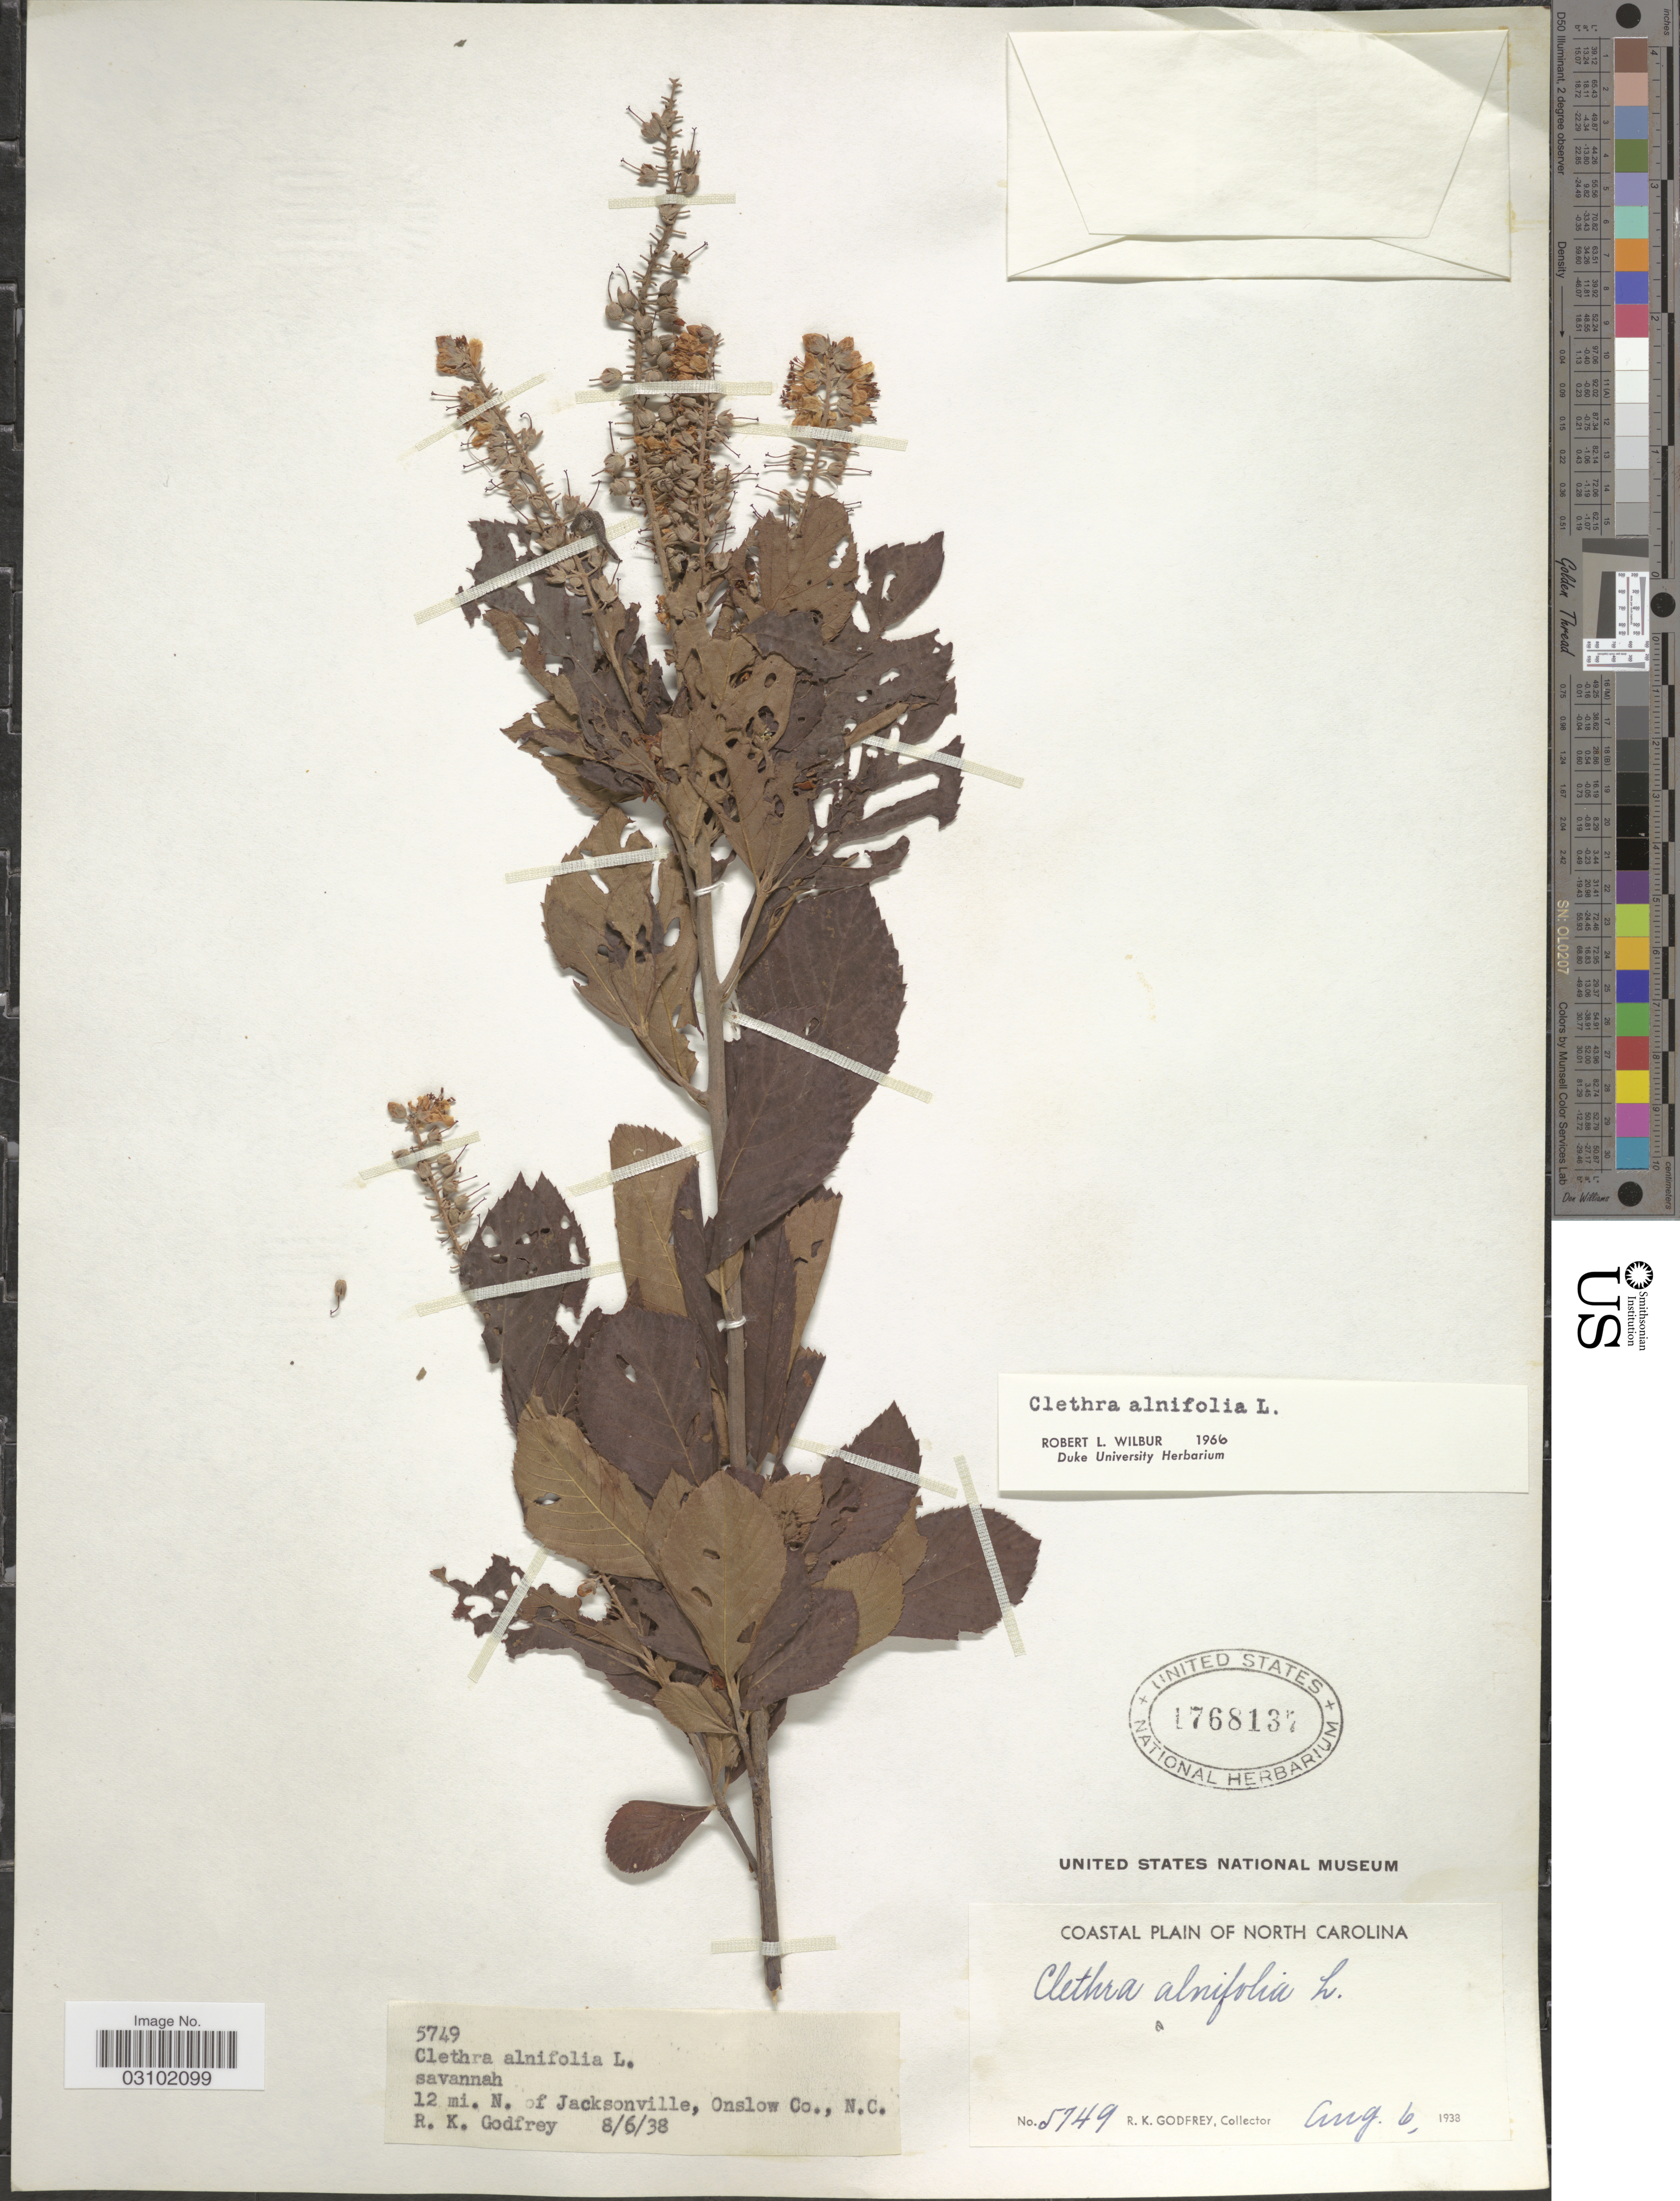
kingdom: Plantae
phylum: Tracheophyta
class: Magnoliopsida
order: Ericales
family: Clethraceae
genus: Clethra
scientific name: Clethra alnifolia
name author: L.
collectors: R. K. Godfrey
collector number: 5749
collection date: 1938-08-06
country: United States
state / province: North Carolina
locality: Coastal Plain of North Carolina, 12 mi. N. of Jacksonville, Onslow Co.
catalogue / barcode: US 1768137